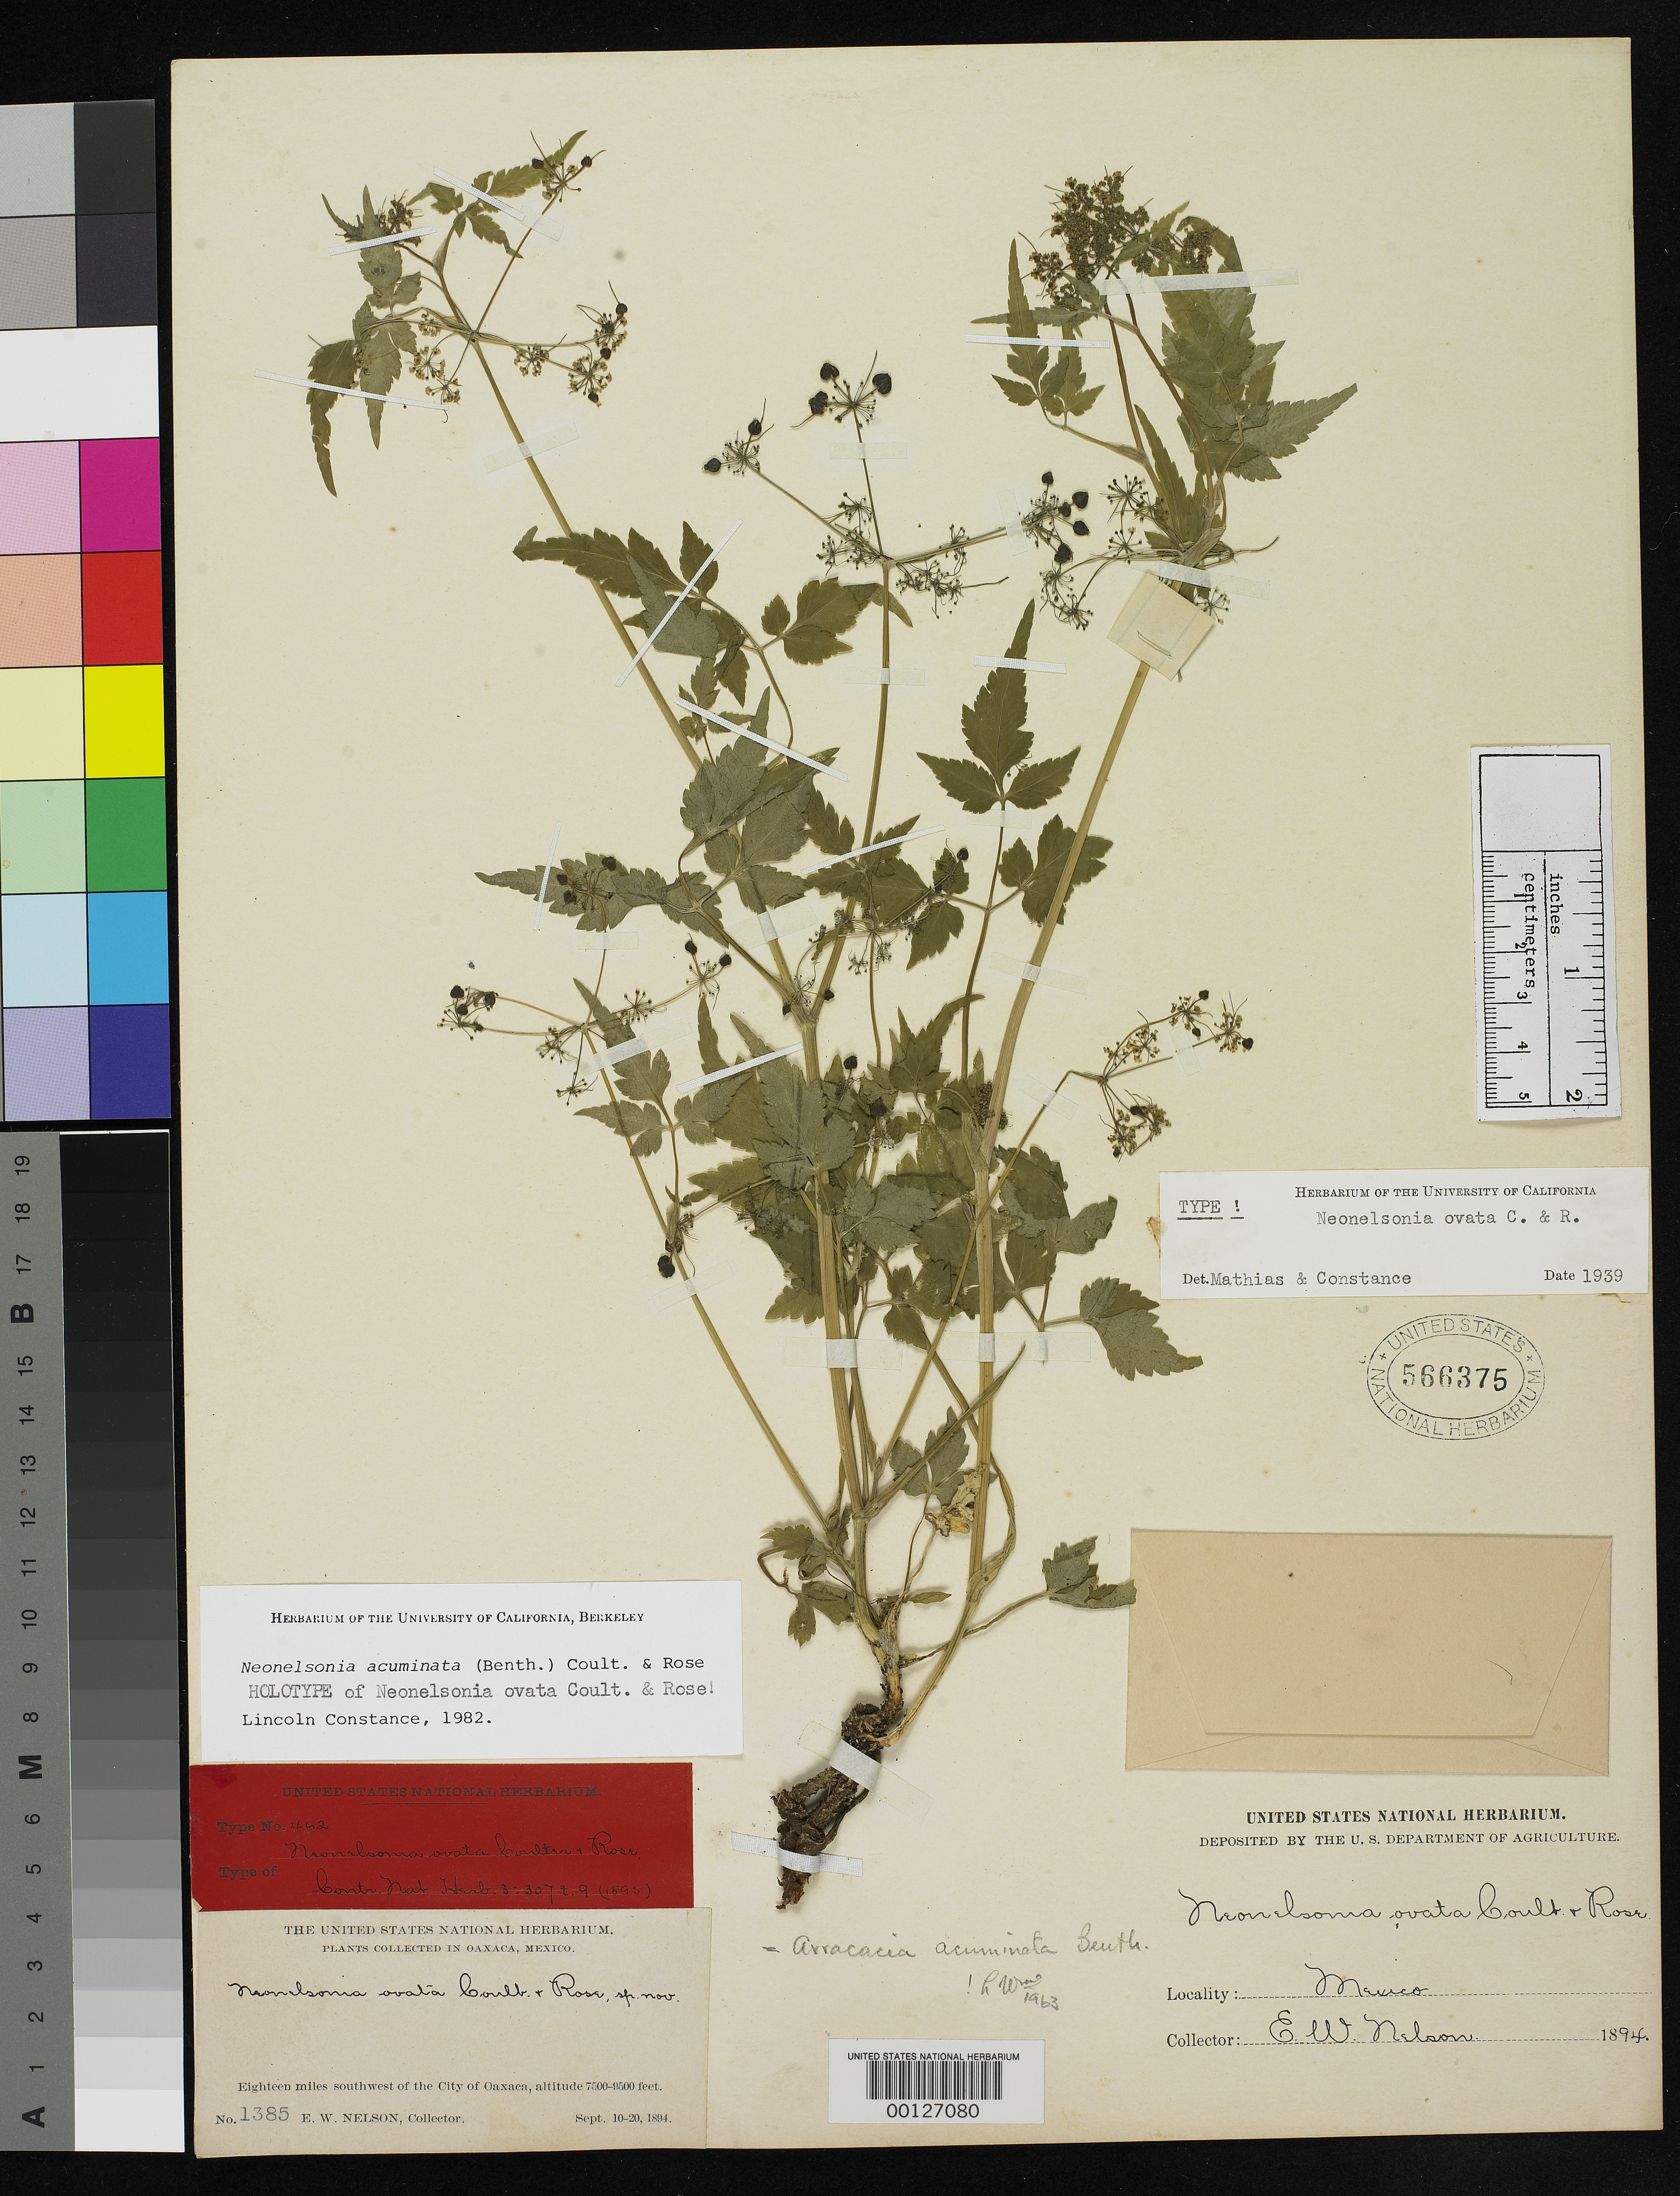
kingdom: Plantae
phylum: Tracheophyta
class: Magnoliopsida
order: Apiales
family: Apiaceae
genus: Neonelsonia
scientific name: Neonelsonia ovata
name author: J.M. Coult. & Rose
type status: Syntype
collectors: E. W. Nelson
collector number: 1385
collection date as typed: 10 Sep 1894 to 20 Sep 1894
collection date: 1894-09-10/1894-09-20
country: Mexico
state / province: Oaxaca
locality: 18 mi SW of Oaxaca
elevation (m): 2286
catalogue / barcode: US 566375